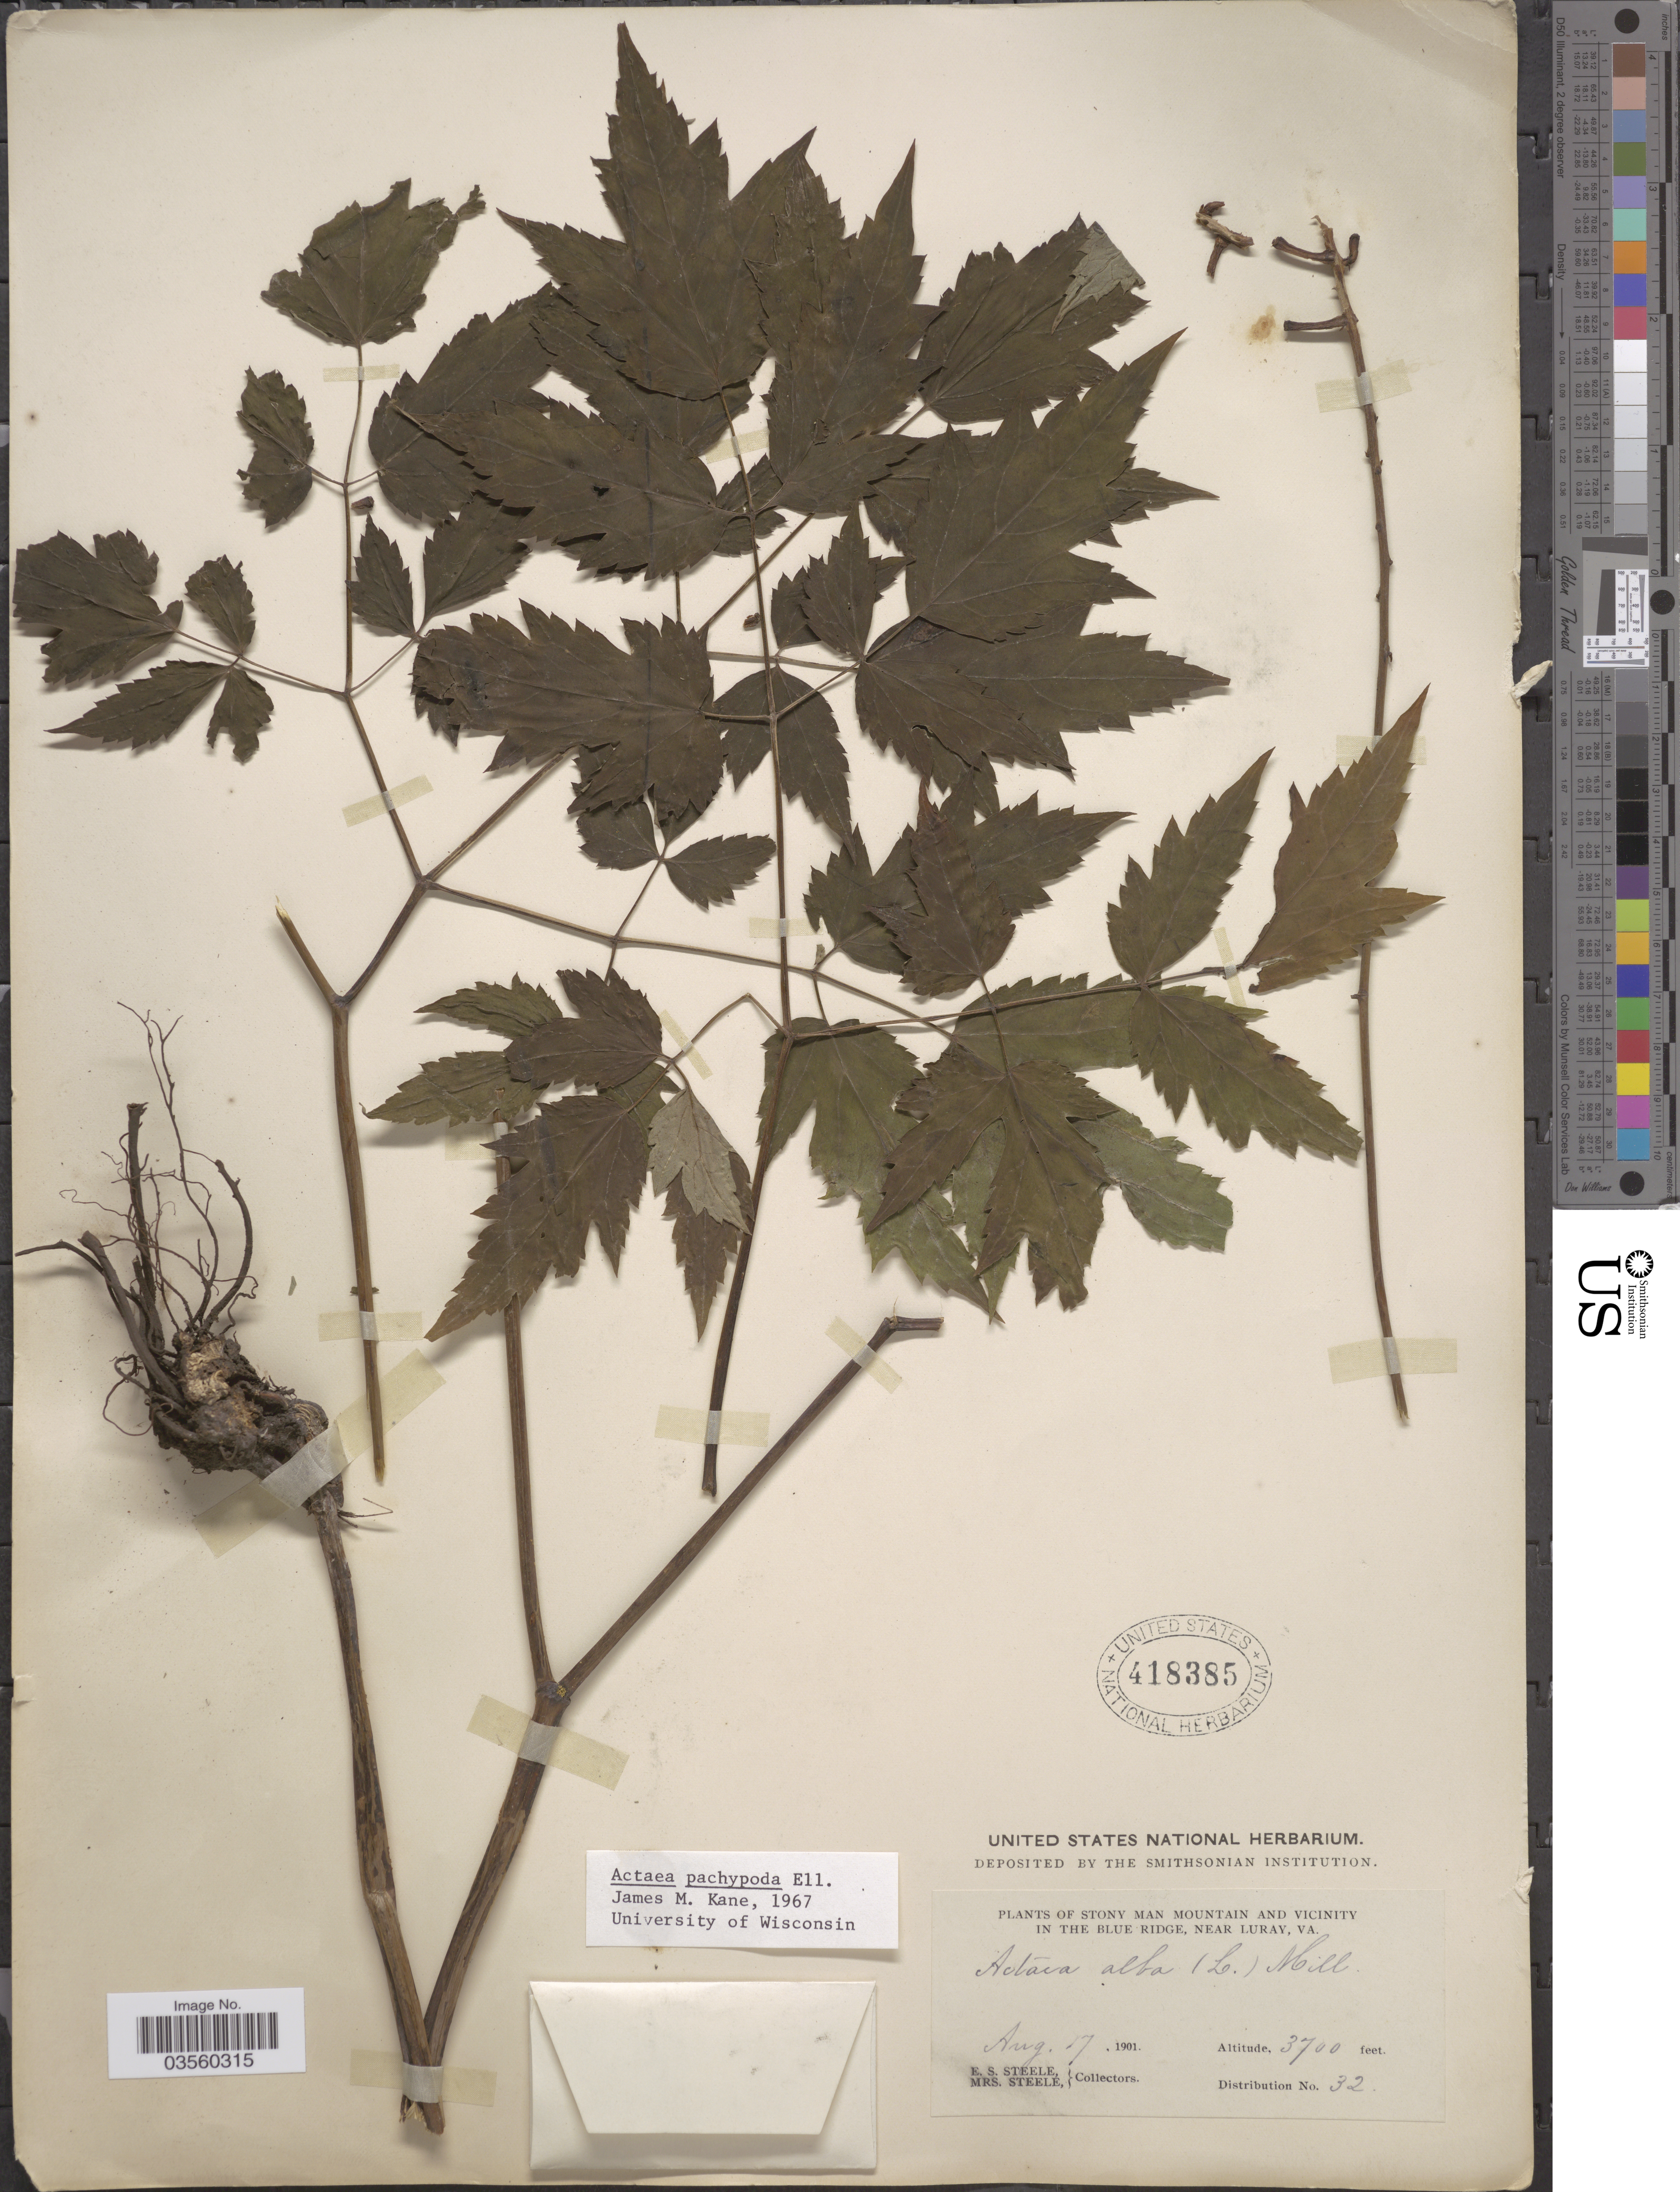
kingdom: Plantae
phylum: Tracheophyta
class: Magnoliopsida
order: Ranunculales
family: Ranunculaceae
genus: Actaea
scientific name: Actaea pachypoda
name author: Elliott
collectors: E. Steele & Mrs. E. S. Steele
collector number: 32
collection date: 1901-08-17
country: United States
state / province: Virginia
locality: Stony Man Mountain and vicinity in the Blue Ridge, near Luray.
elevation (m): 1128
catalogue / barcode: US 418385